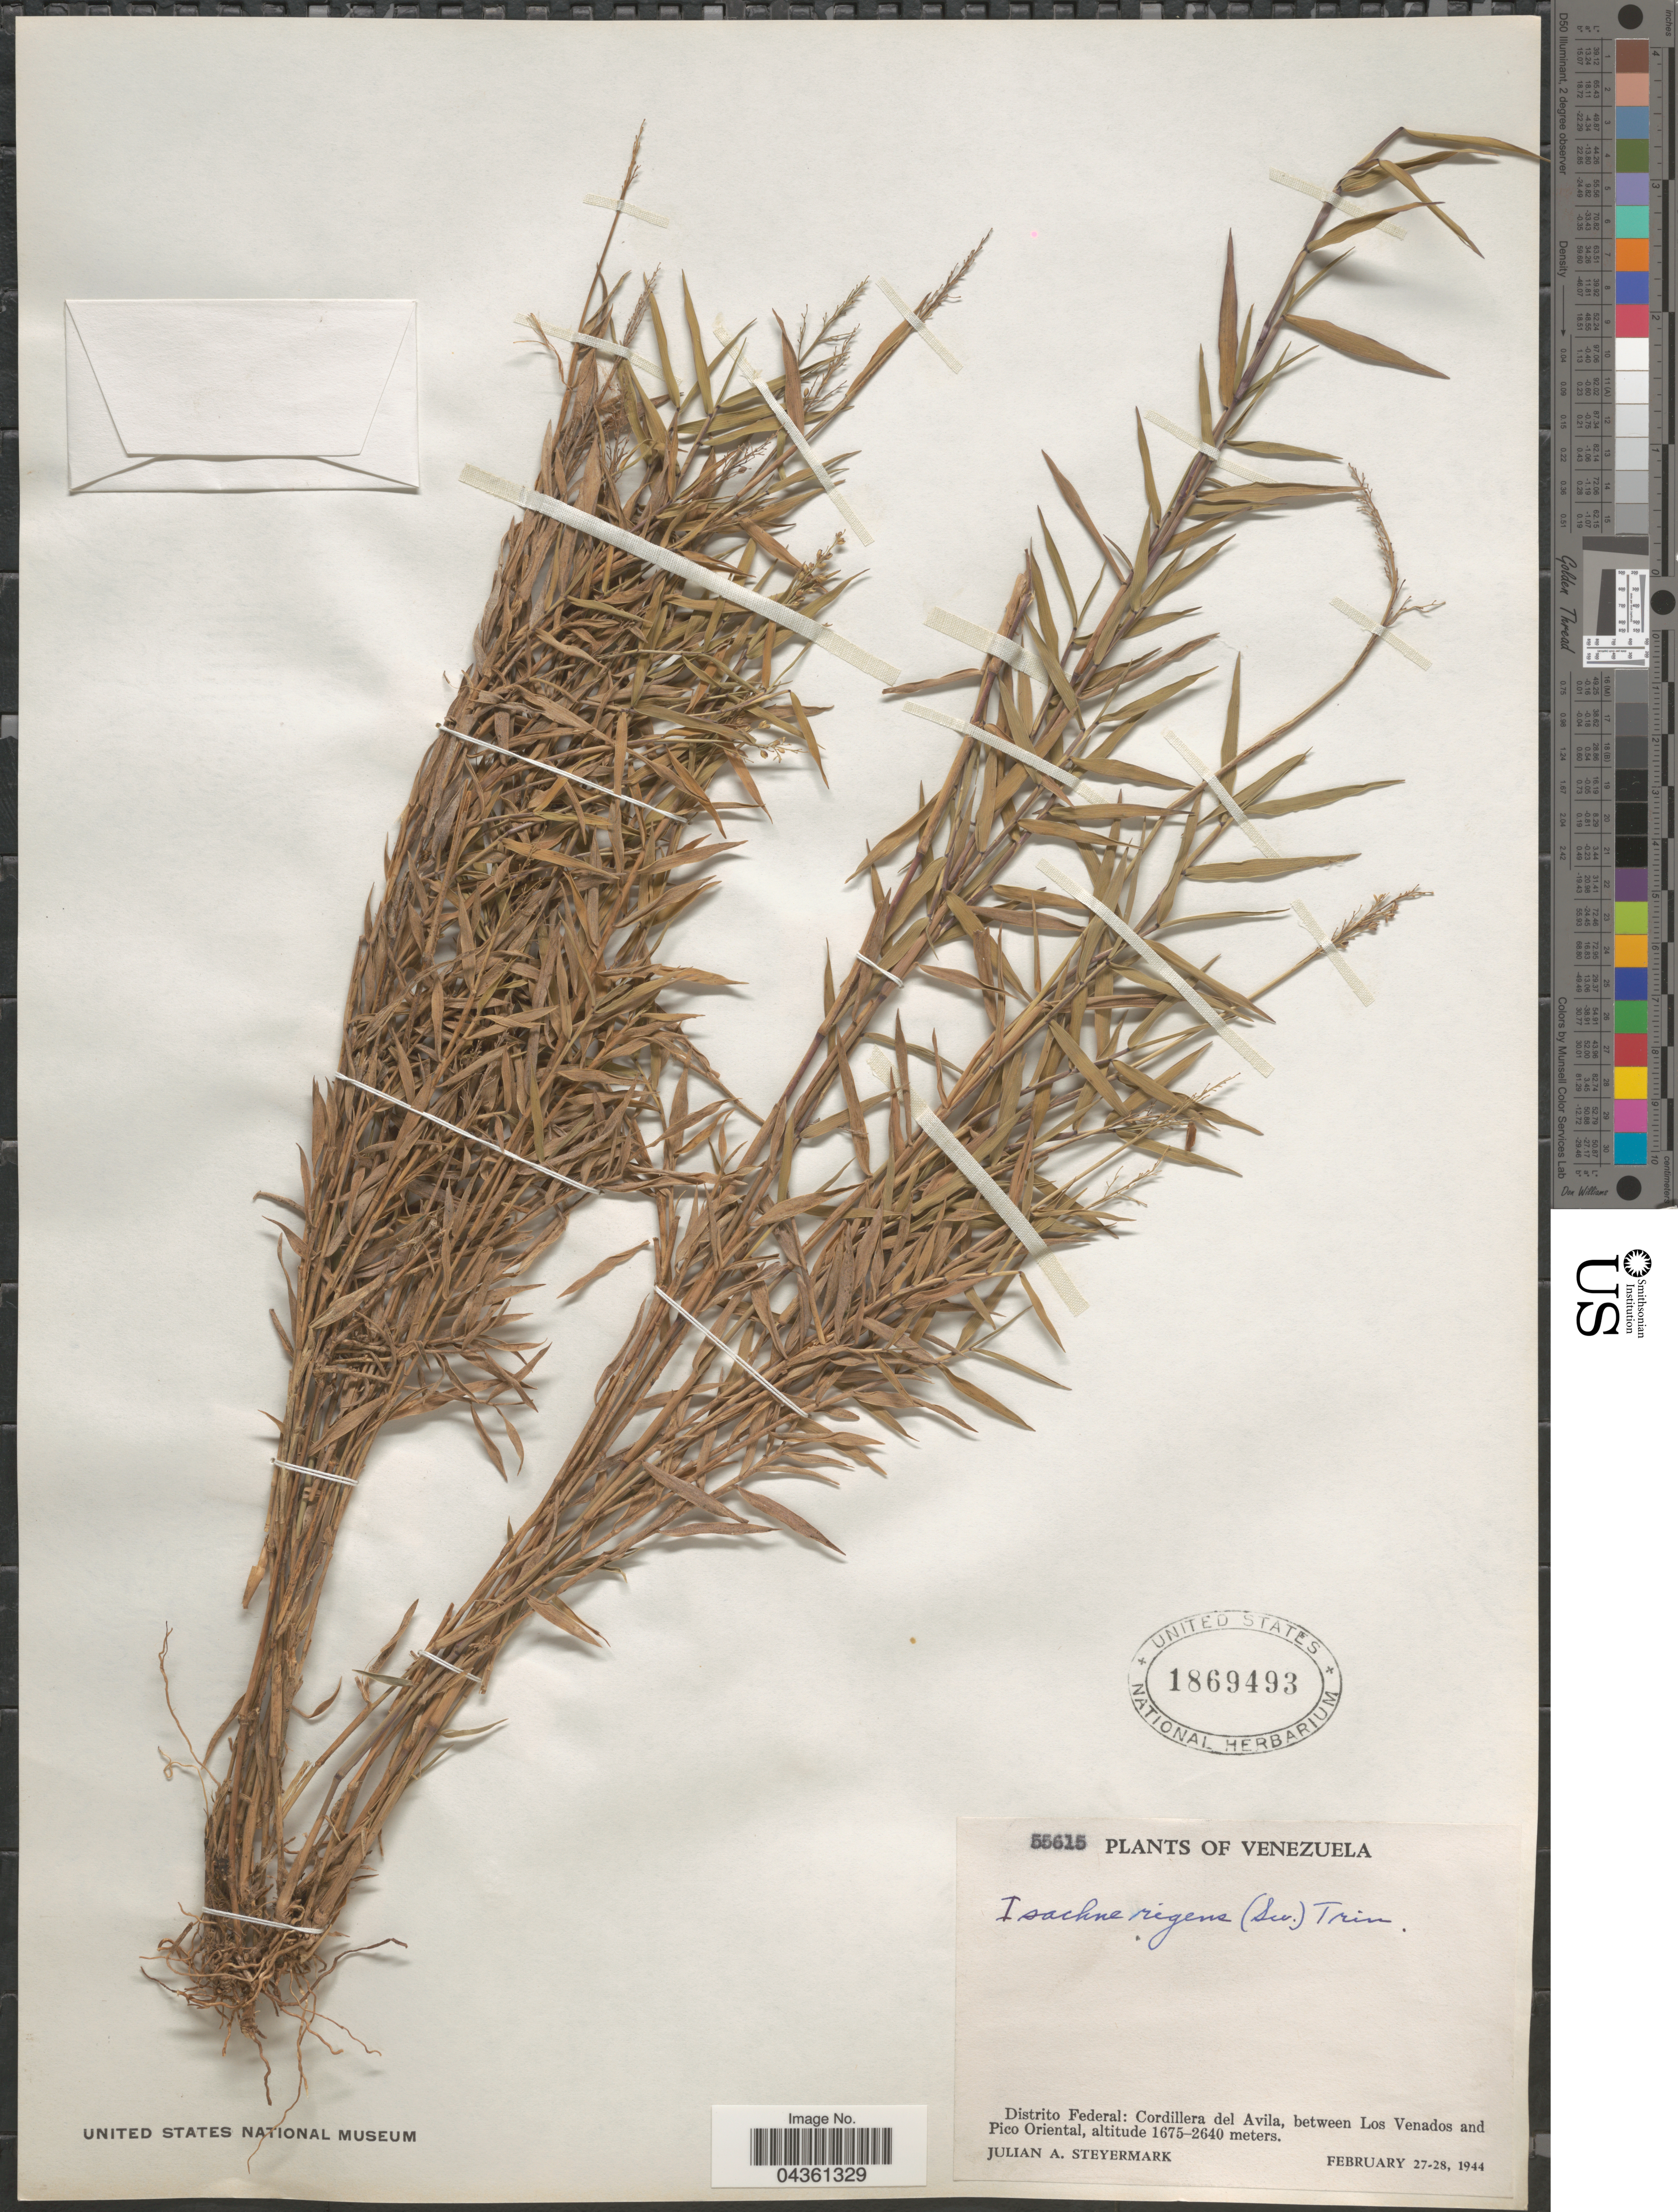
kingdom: Plantae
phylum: Tracheophyta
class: Liliopsida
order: Poales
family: Poaceae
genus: Isachne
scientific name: Isachne rigens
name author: (Sw.) Trin.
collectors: J. Steyermark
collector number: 55615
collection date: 1944-02-27/1944-02-28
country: Venezuela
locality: Distrito Federal: Cordillera del Avila, between Los Venados and Pico Oriental.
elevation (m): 1675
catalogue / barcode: US 1869493